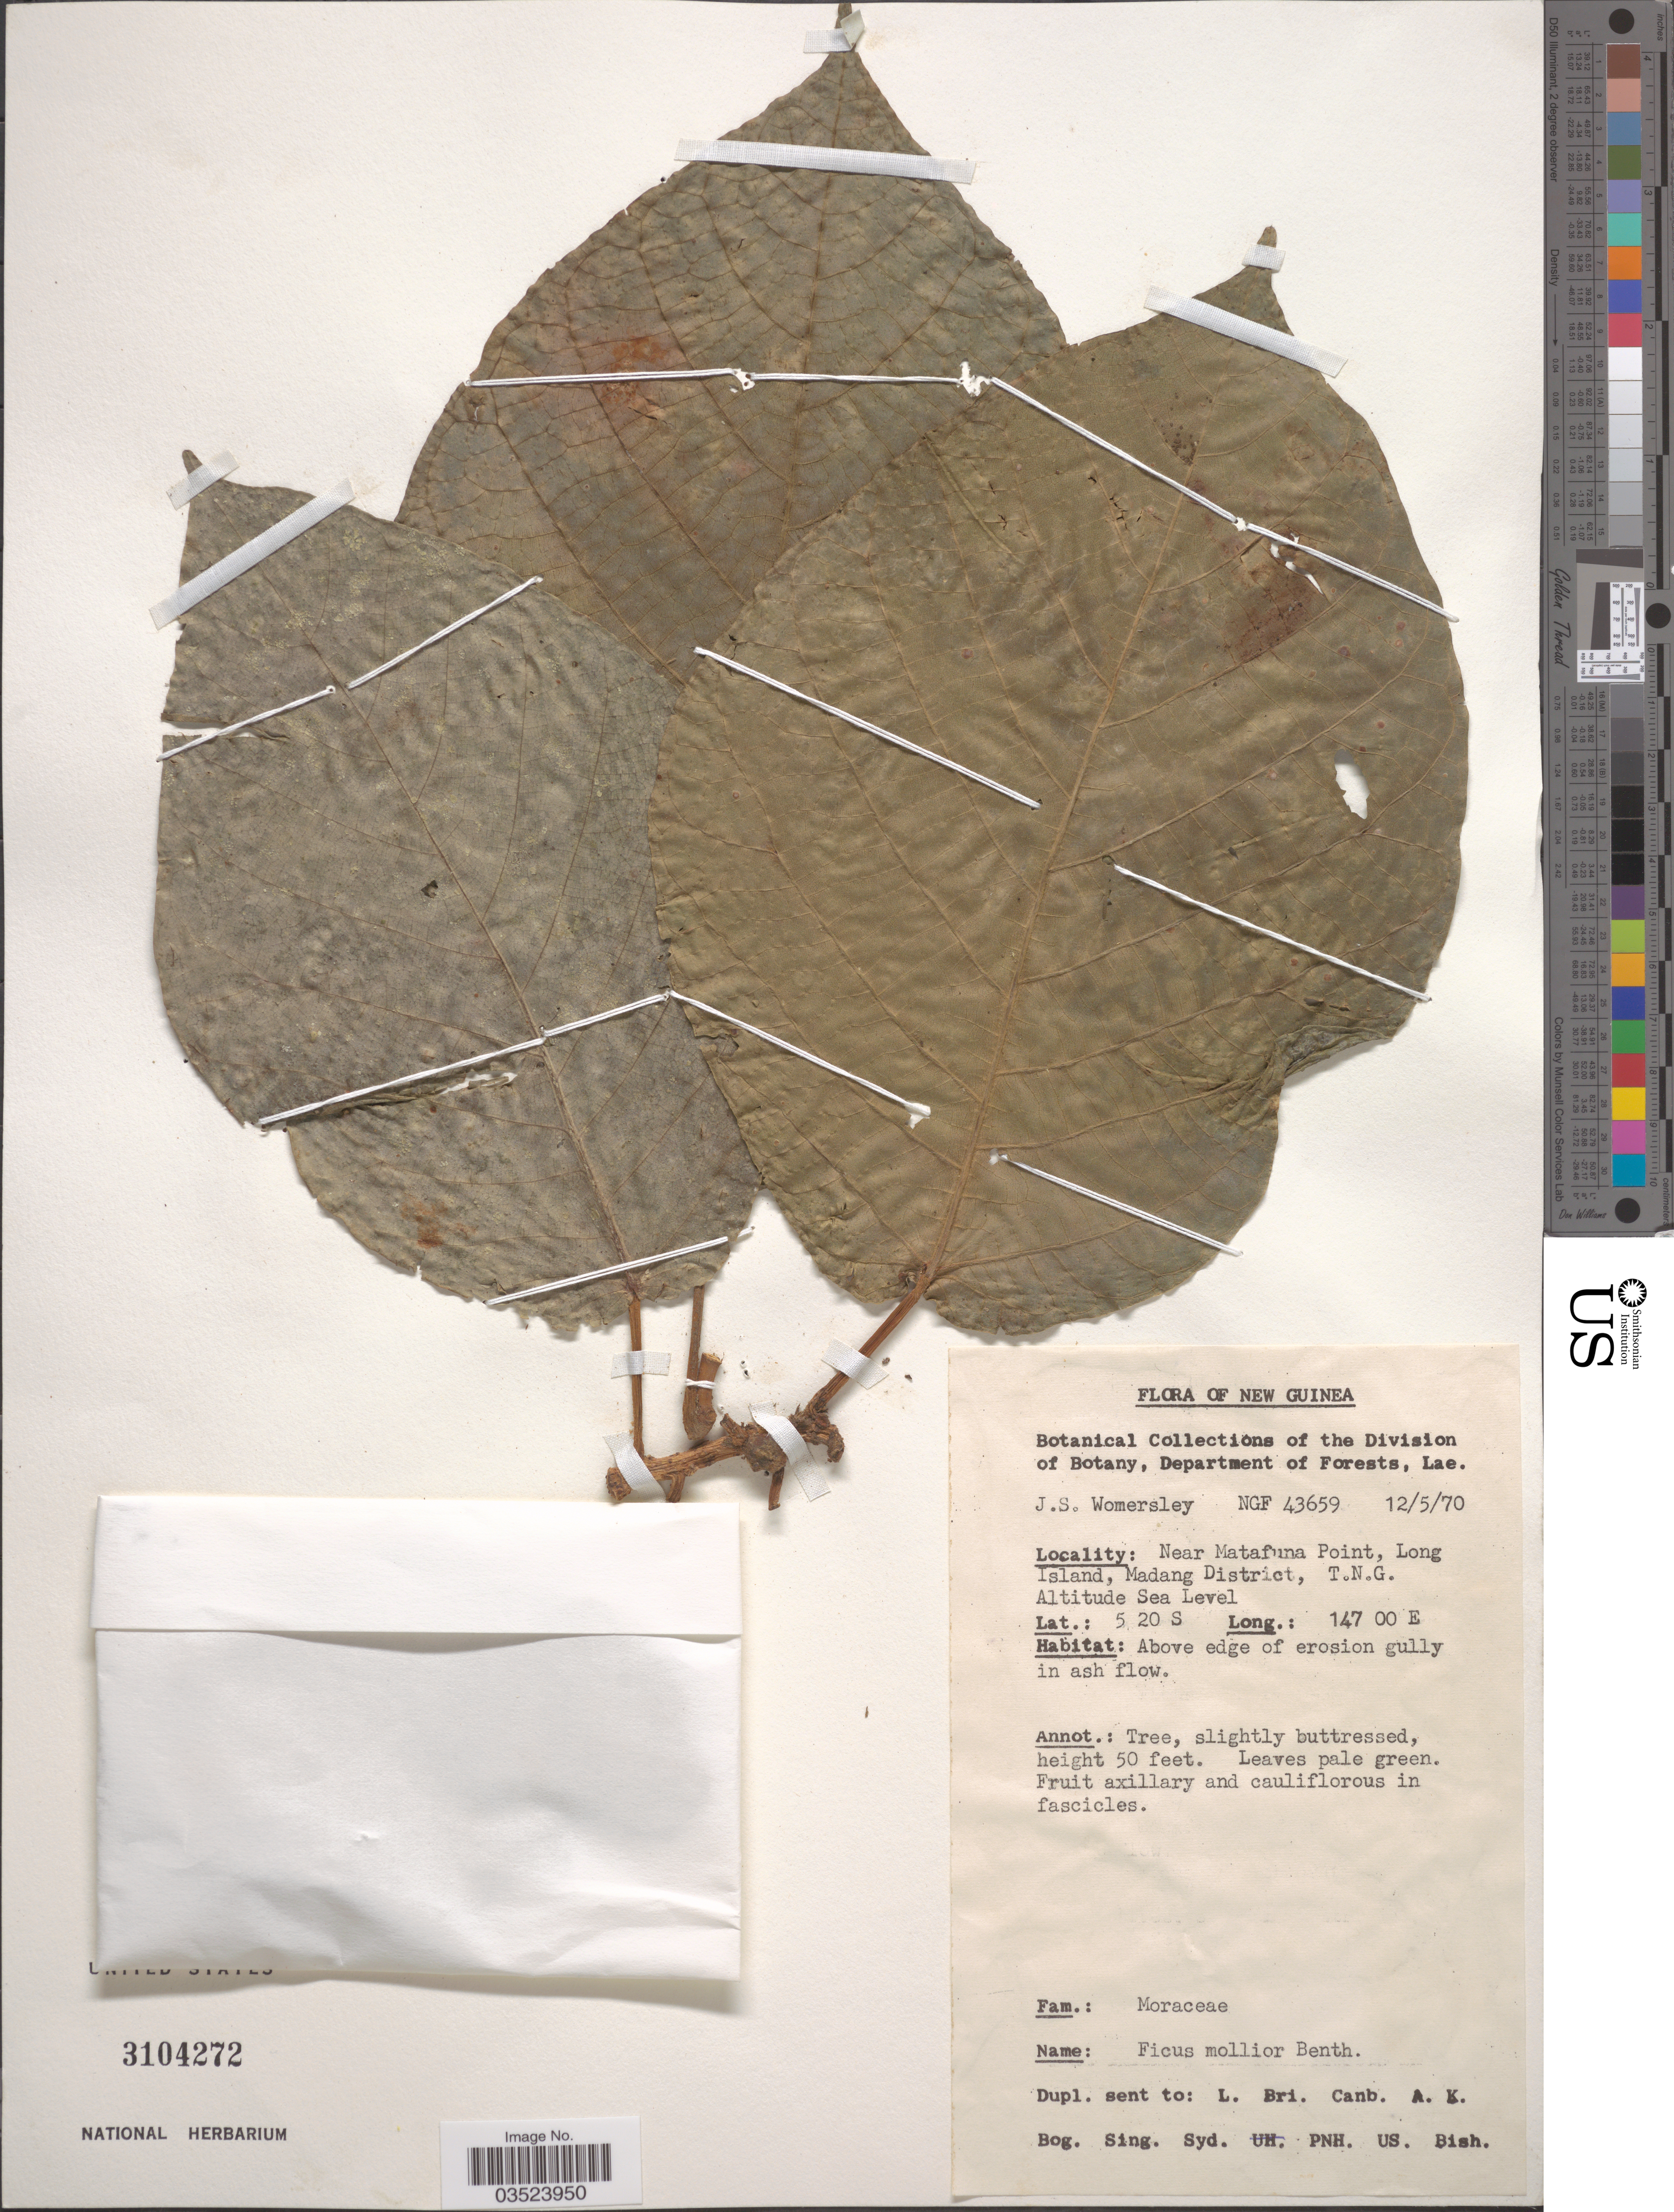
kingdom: Plantae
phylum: Tracheophyta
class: Magnoliopsida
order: Rosales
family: Moraceae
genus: Ficus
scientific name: Ficus mollior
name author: F. Muell. ex Benth.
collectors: J. S. Womersley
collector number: NGF43659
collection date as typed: Transcribed d/m/y: 12/5/70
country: Papua New Guinea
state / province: Madang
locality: New Guinea. Near Matafuna Point, Long Island, Madang District, T.N.G.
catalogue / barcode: US 3104272